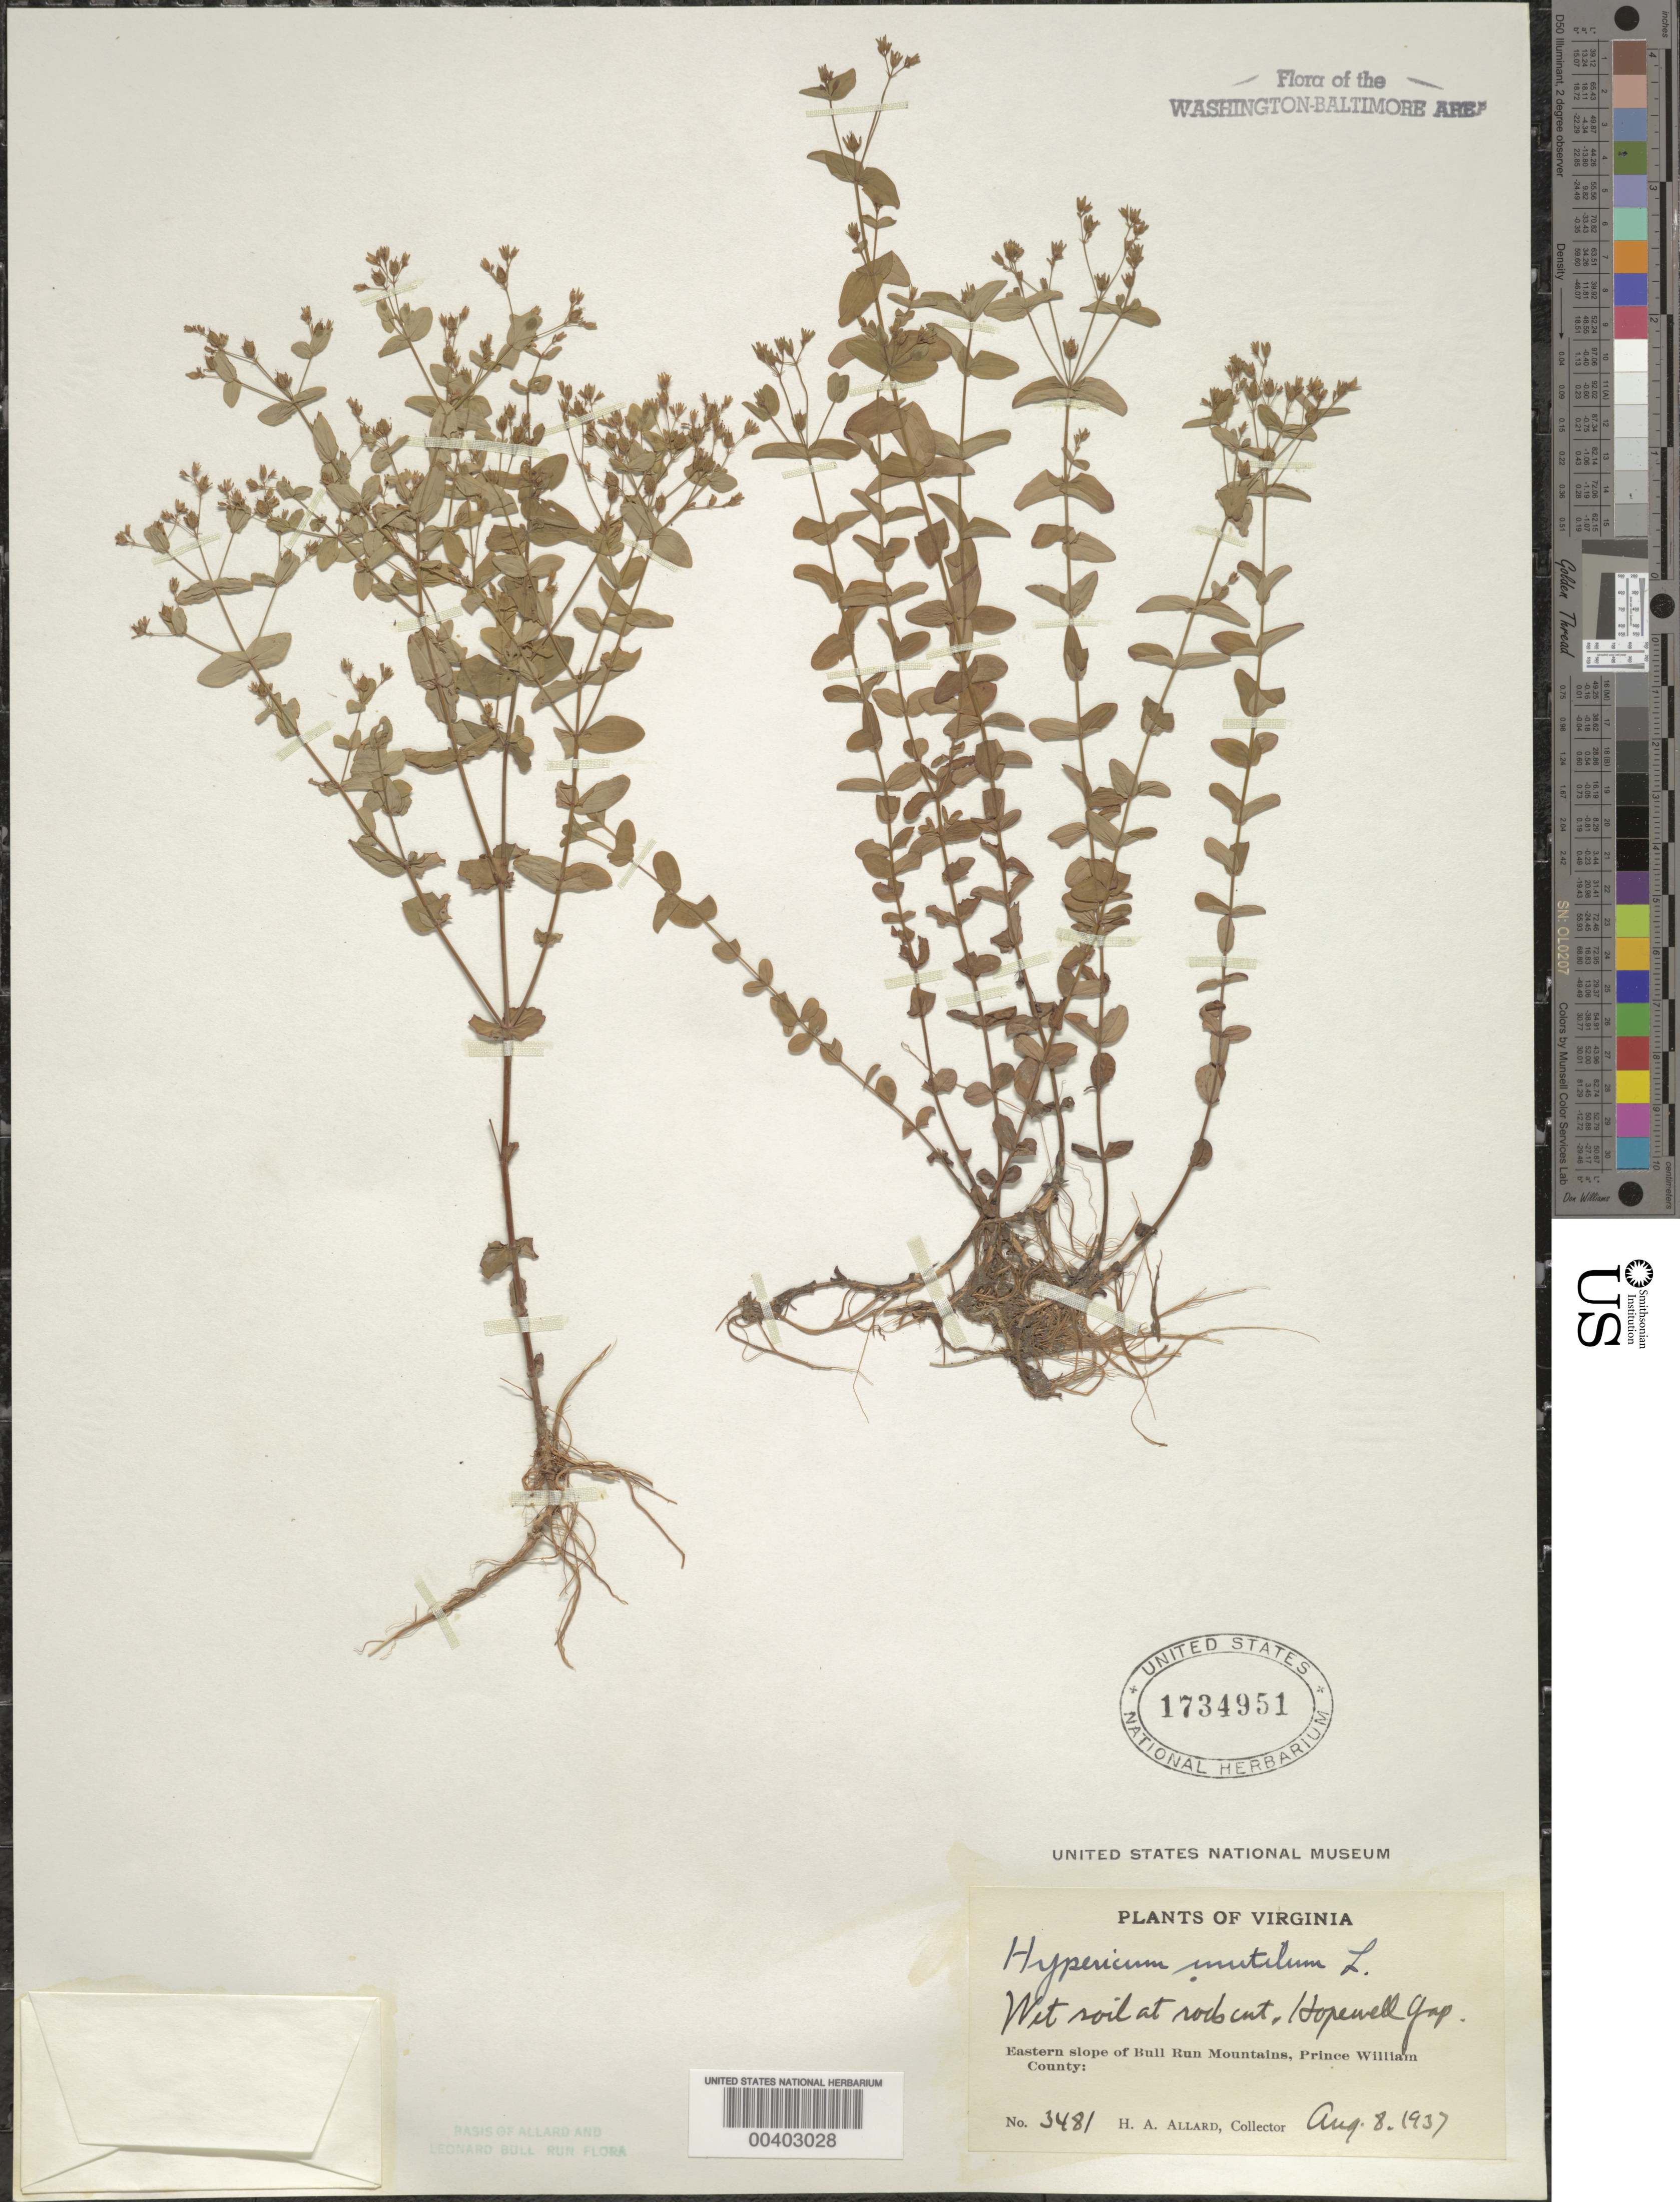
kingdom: Plantae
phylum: Tracheophyta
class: Magnoliopsida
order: Malpighiales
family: Hypericaceae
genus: Hypericum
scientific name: Hypericum mutilum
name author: L.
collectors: H. A. Allard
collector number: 3481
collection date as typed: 08 Aug 1937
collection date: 1937-08-08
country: United States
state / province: Virginia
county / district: Prince William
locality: Hopewell Gap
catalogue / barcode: US 1734951